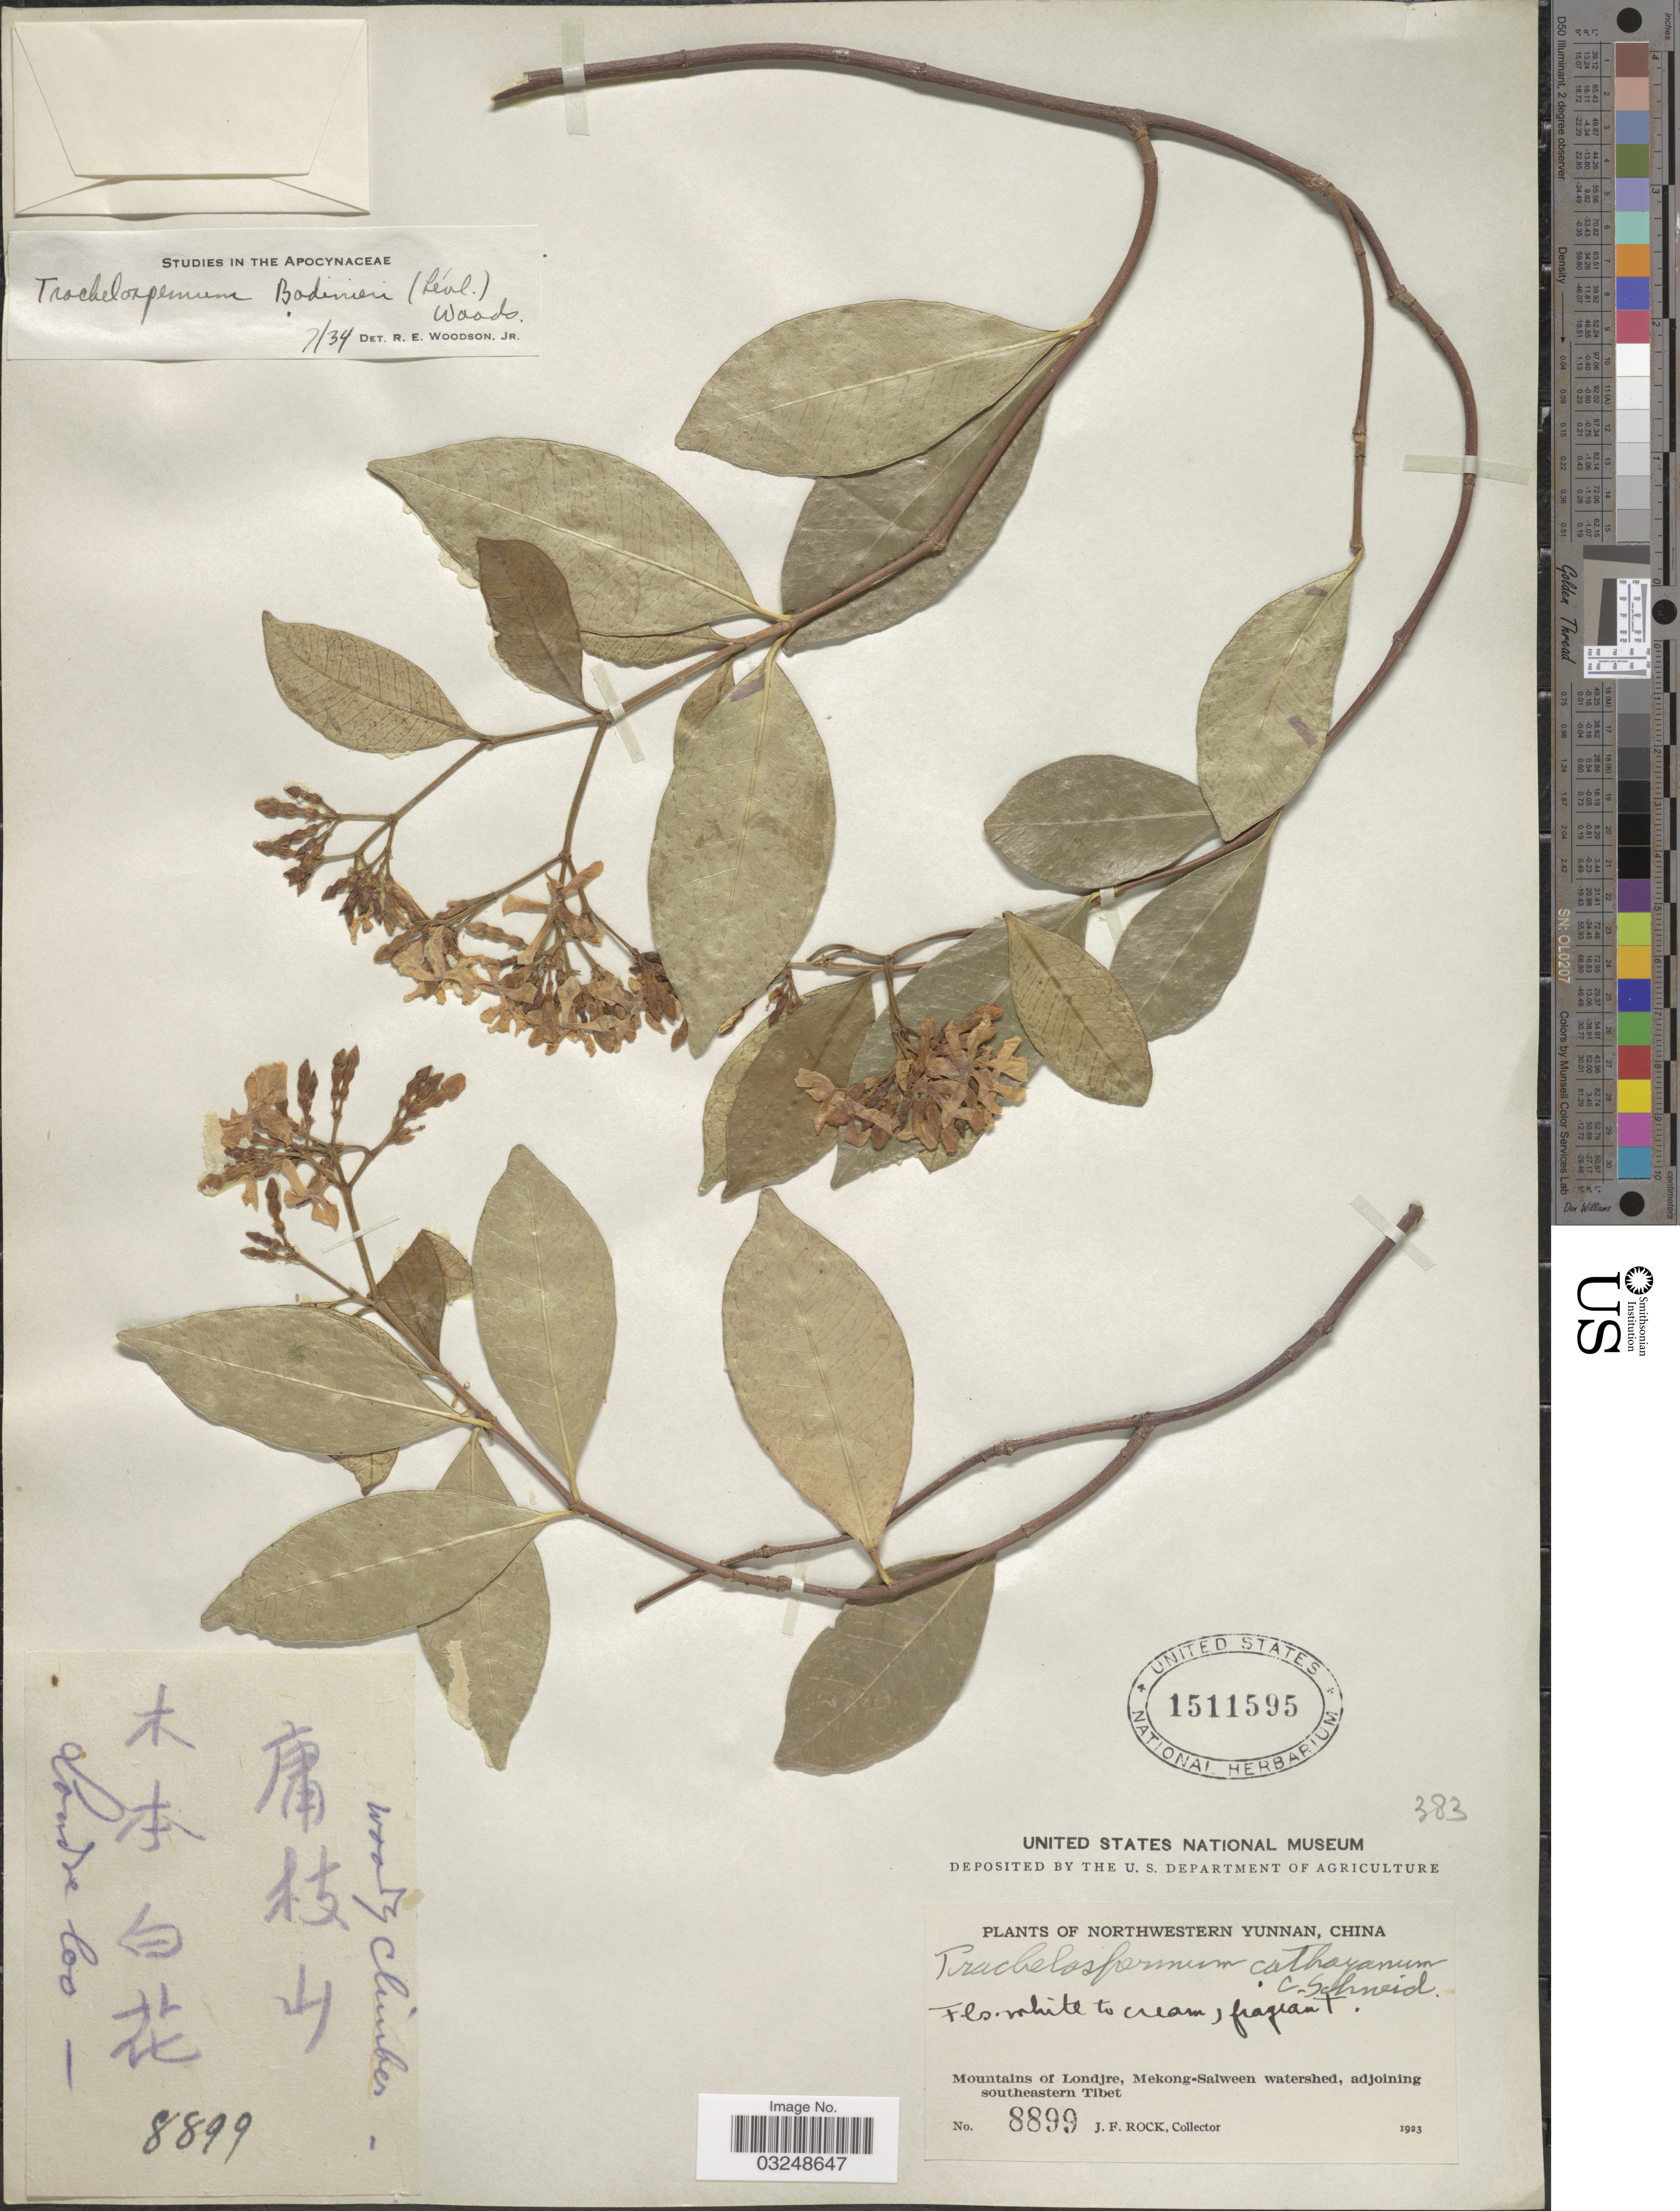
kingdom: Plantae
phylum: Tracheophyta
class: Magnoliopsida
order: Gentianales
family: Apocynaceae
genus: Trachelospermum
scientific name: Trachelospermum bodinieri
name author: (H. Lév.) Woodson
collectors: J. Rock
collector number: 8899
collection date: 1923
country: China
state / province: Yunnan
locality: Northwestern Yunnan, Mountains of Londjre, Mekong-Salween watershed, adjoining southeastern Tibet.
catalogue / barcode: US 1511595